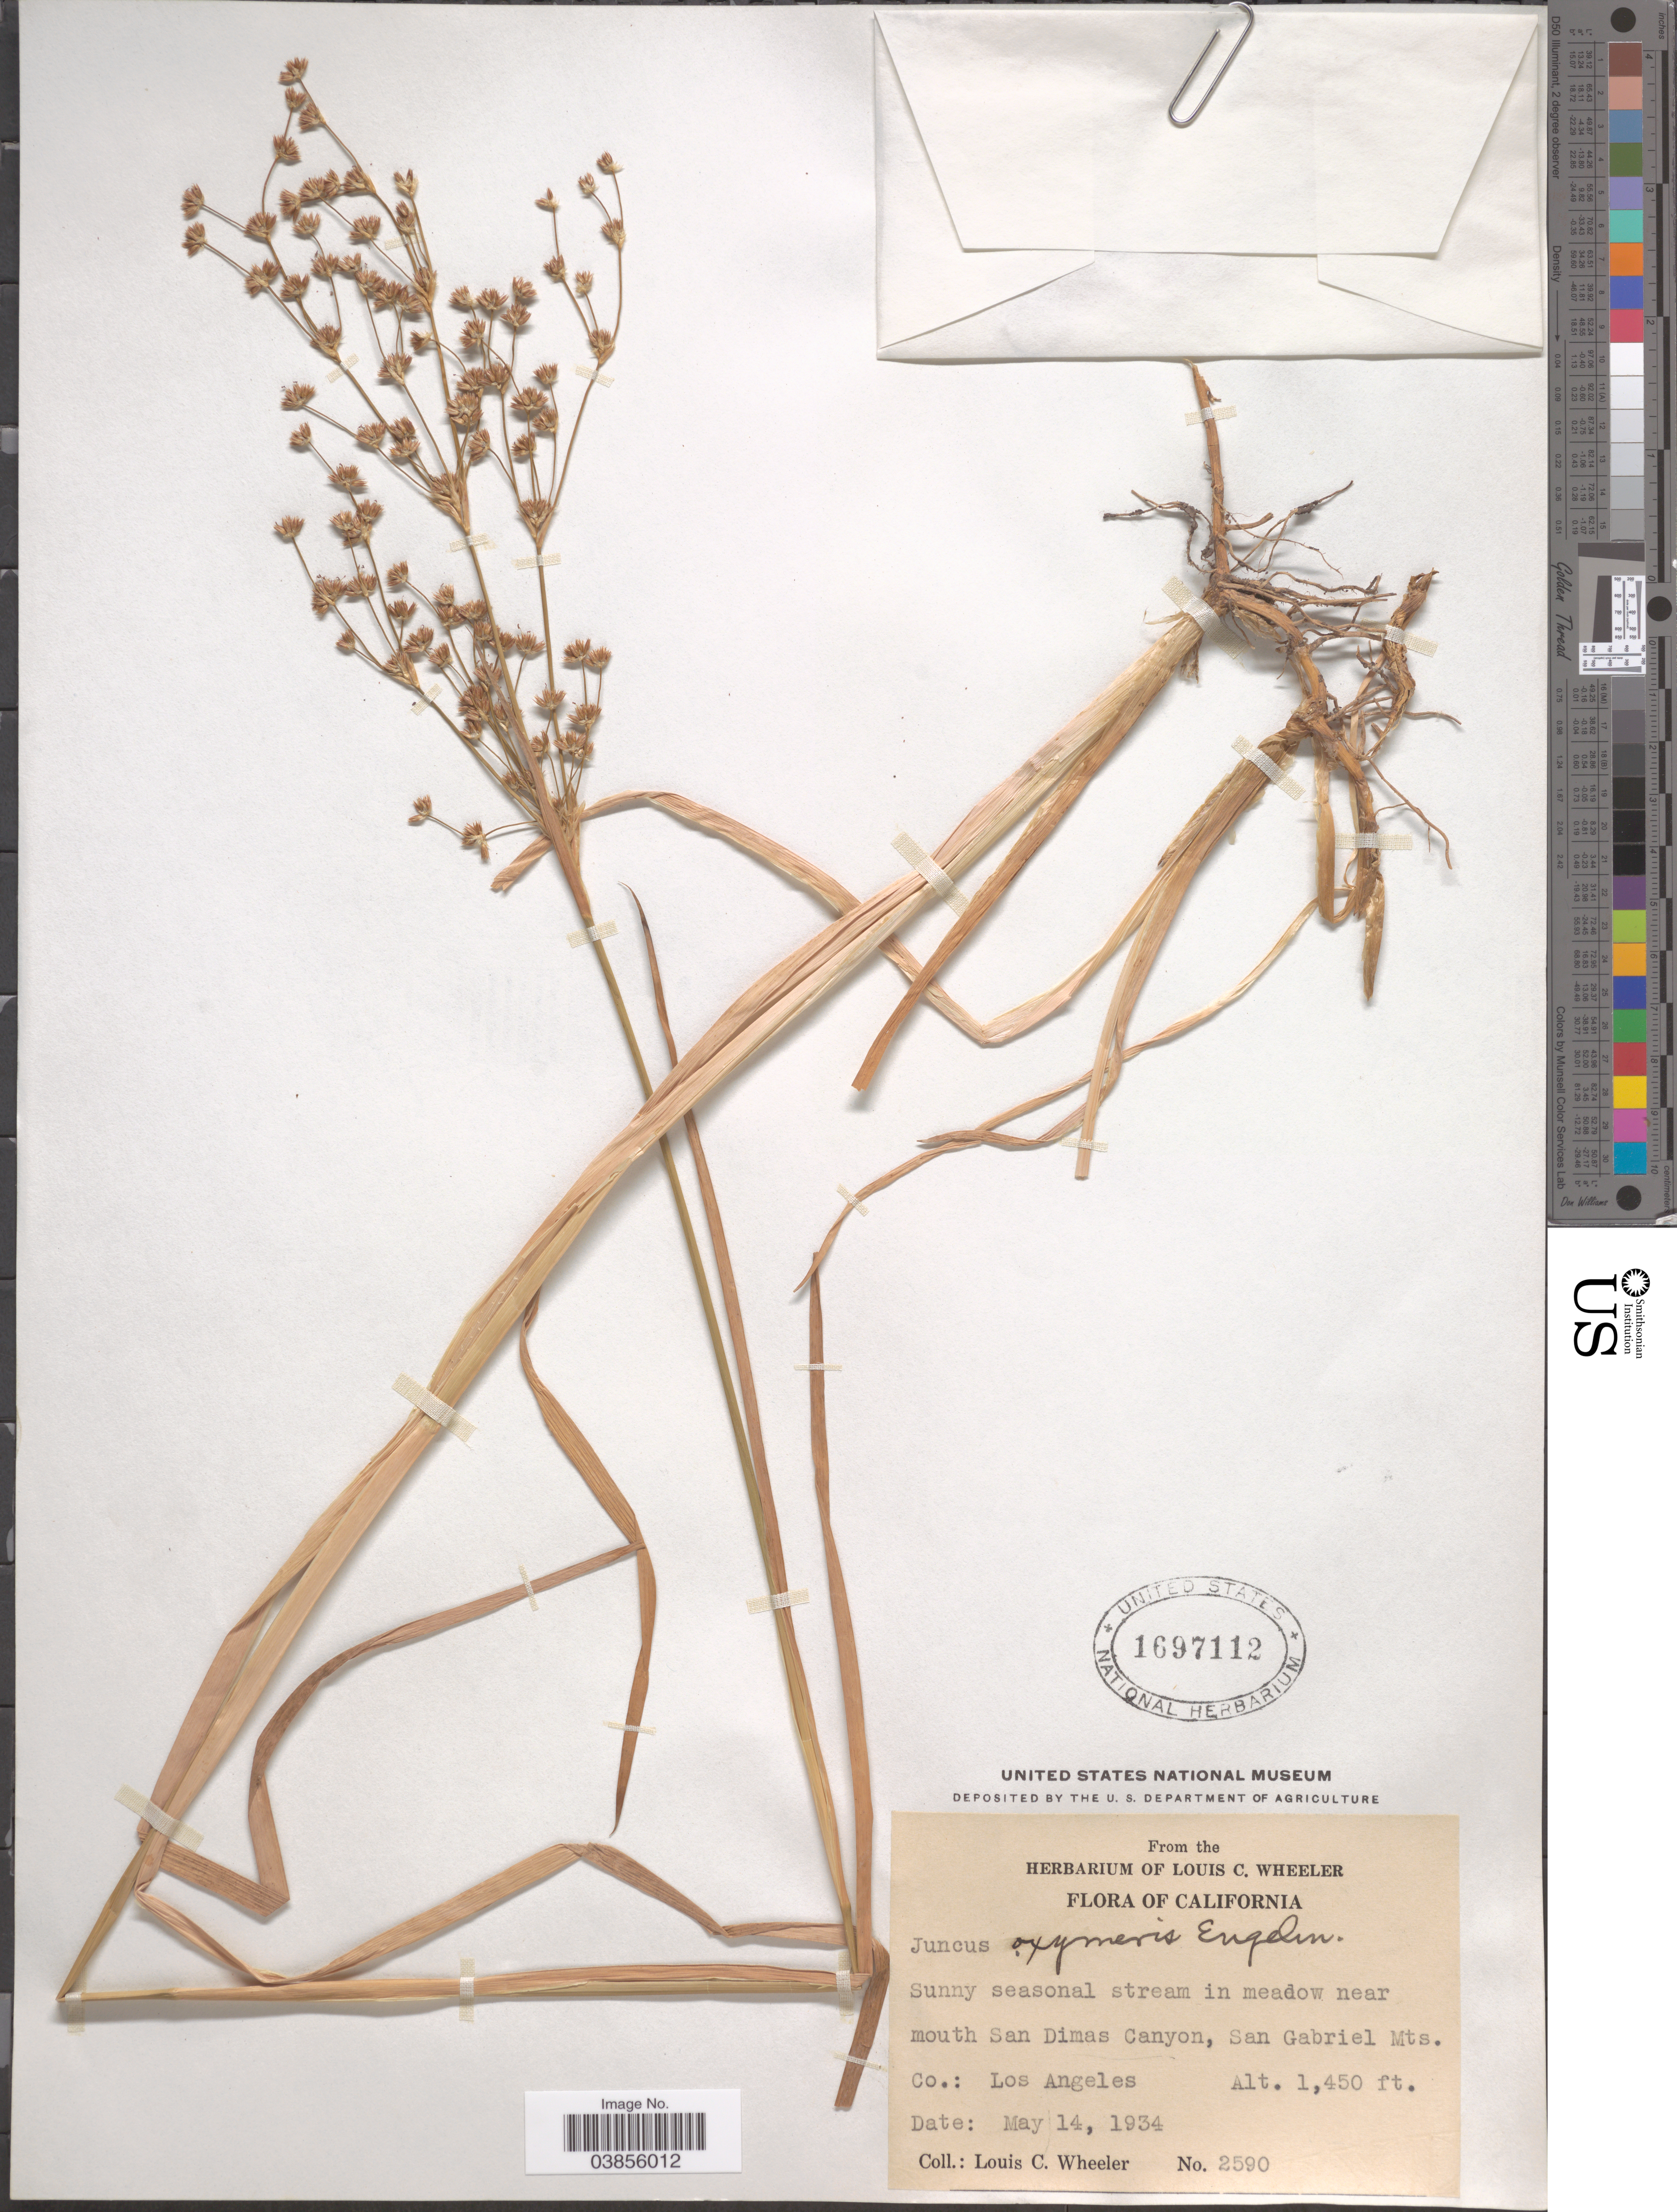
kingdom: Plantae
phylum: Tracheophyta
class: Liliopsida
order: Poales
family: Juncaceae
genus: Juncus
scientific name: Juncus oxymeris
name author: Engelm.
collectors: L. C. Wheeler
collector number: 2590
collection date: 1934-05-14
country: United States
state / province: California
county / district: Los Angeles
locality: Sunny seasonal stream in meadow near mouth San Dimas Canyon, San Gabriel Mts. Co.: Los Angeles.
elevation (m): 442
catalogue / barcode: US 1697112